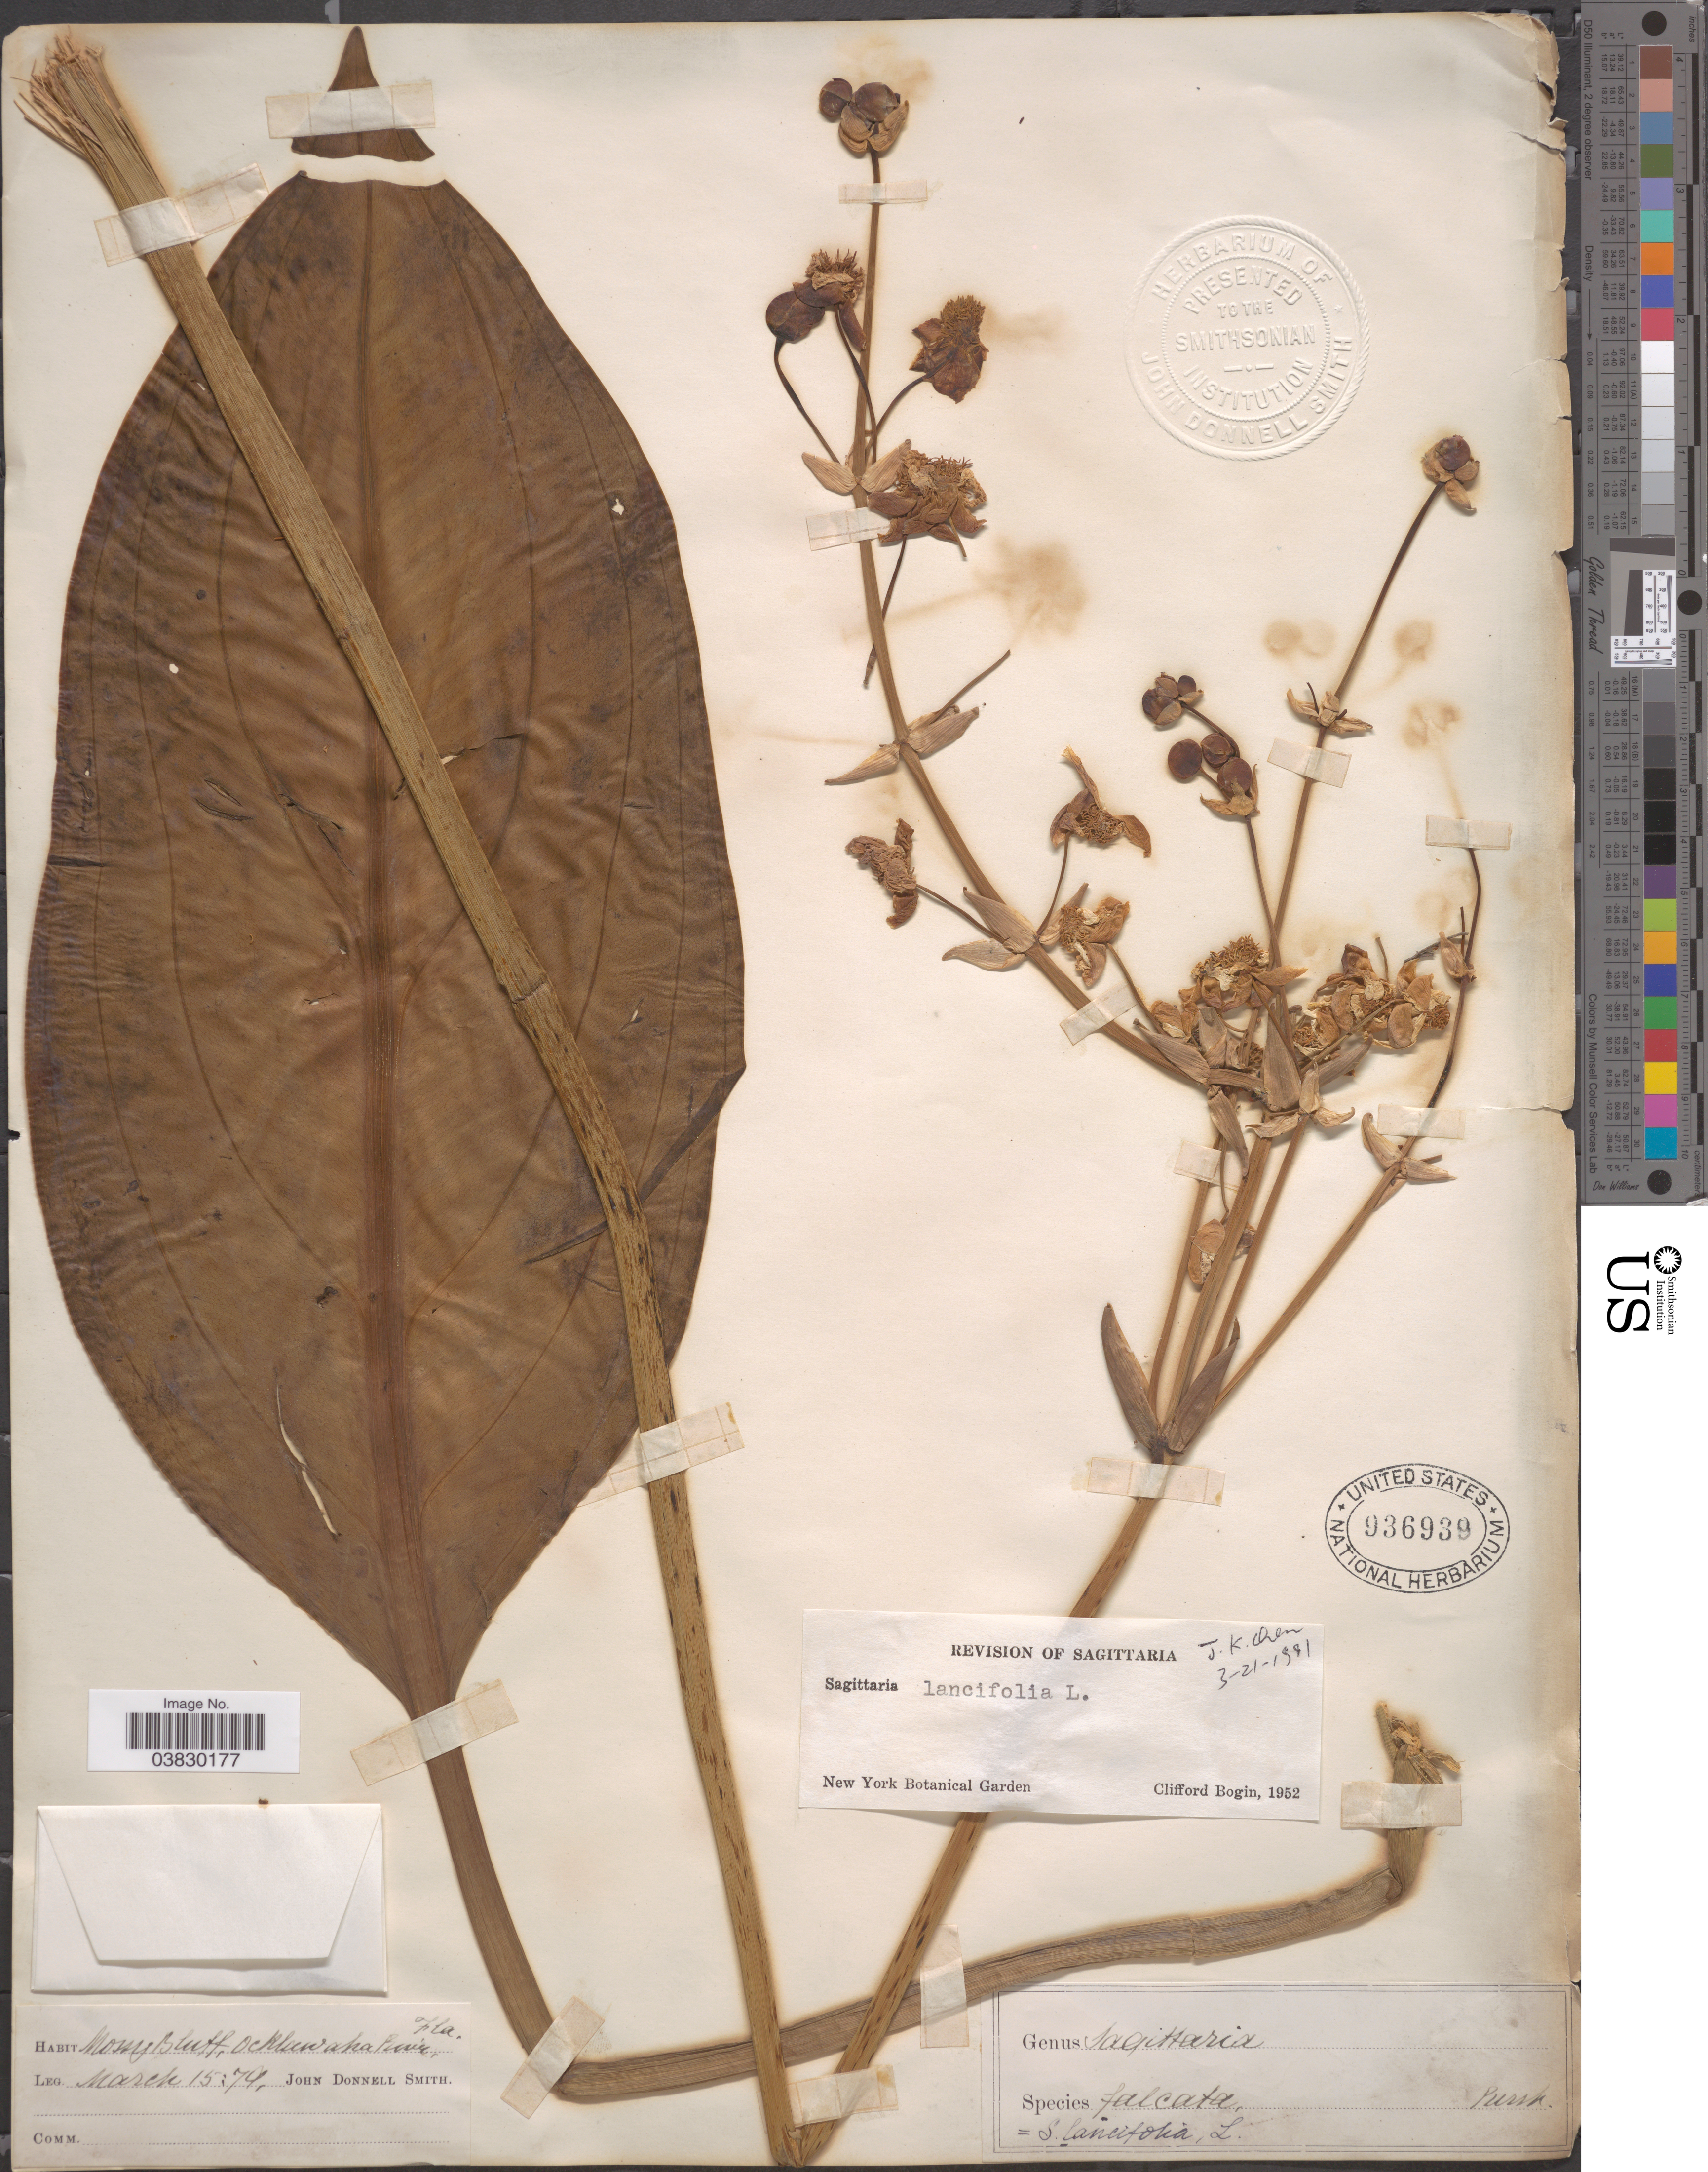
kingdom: Plantae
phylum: Tracheophyta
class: Liliopsida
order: Alismatales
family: Alismataceae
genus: Sagittaria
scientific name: Sagittaria lancifolia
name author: L.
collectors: J. Donnell Smith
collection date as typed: Transcribed d/m/y: 15/3/74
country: United States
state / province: Florida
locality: Ocklawaha River.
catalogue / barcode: US 936939